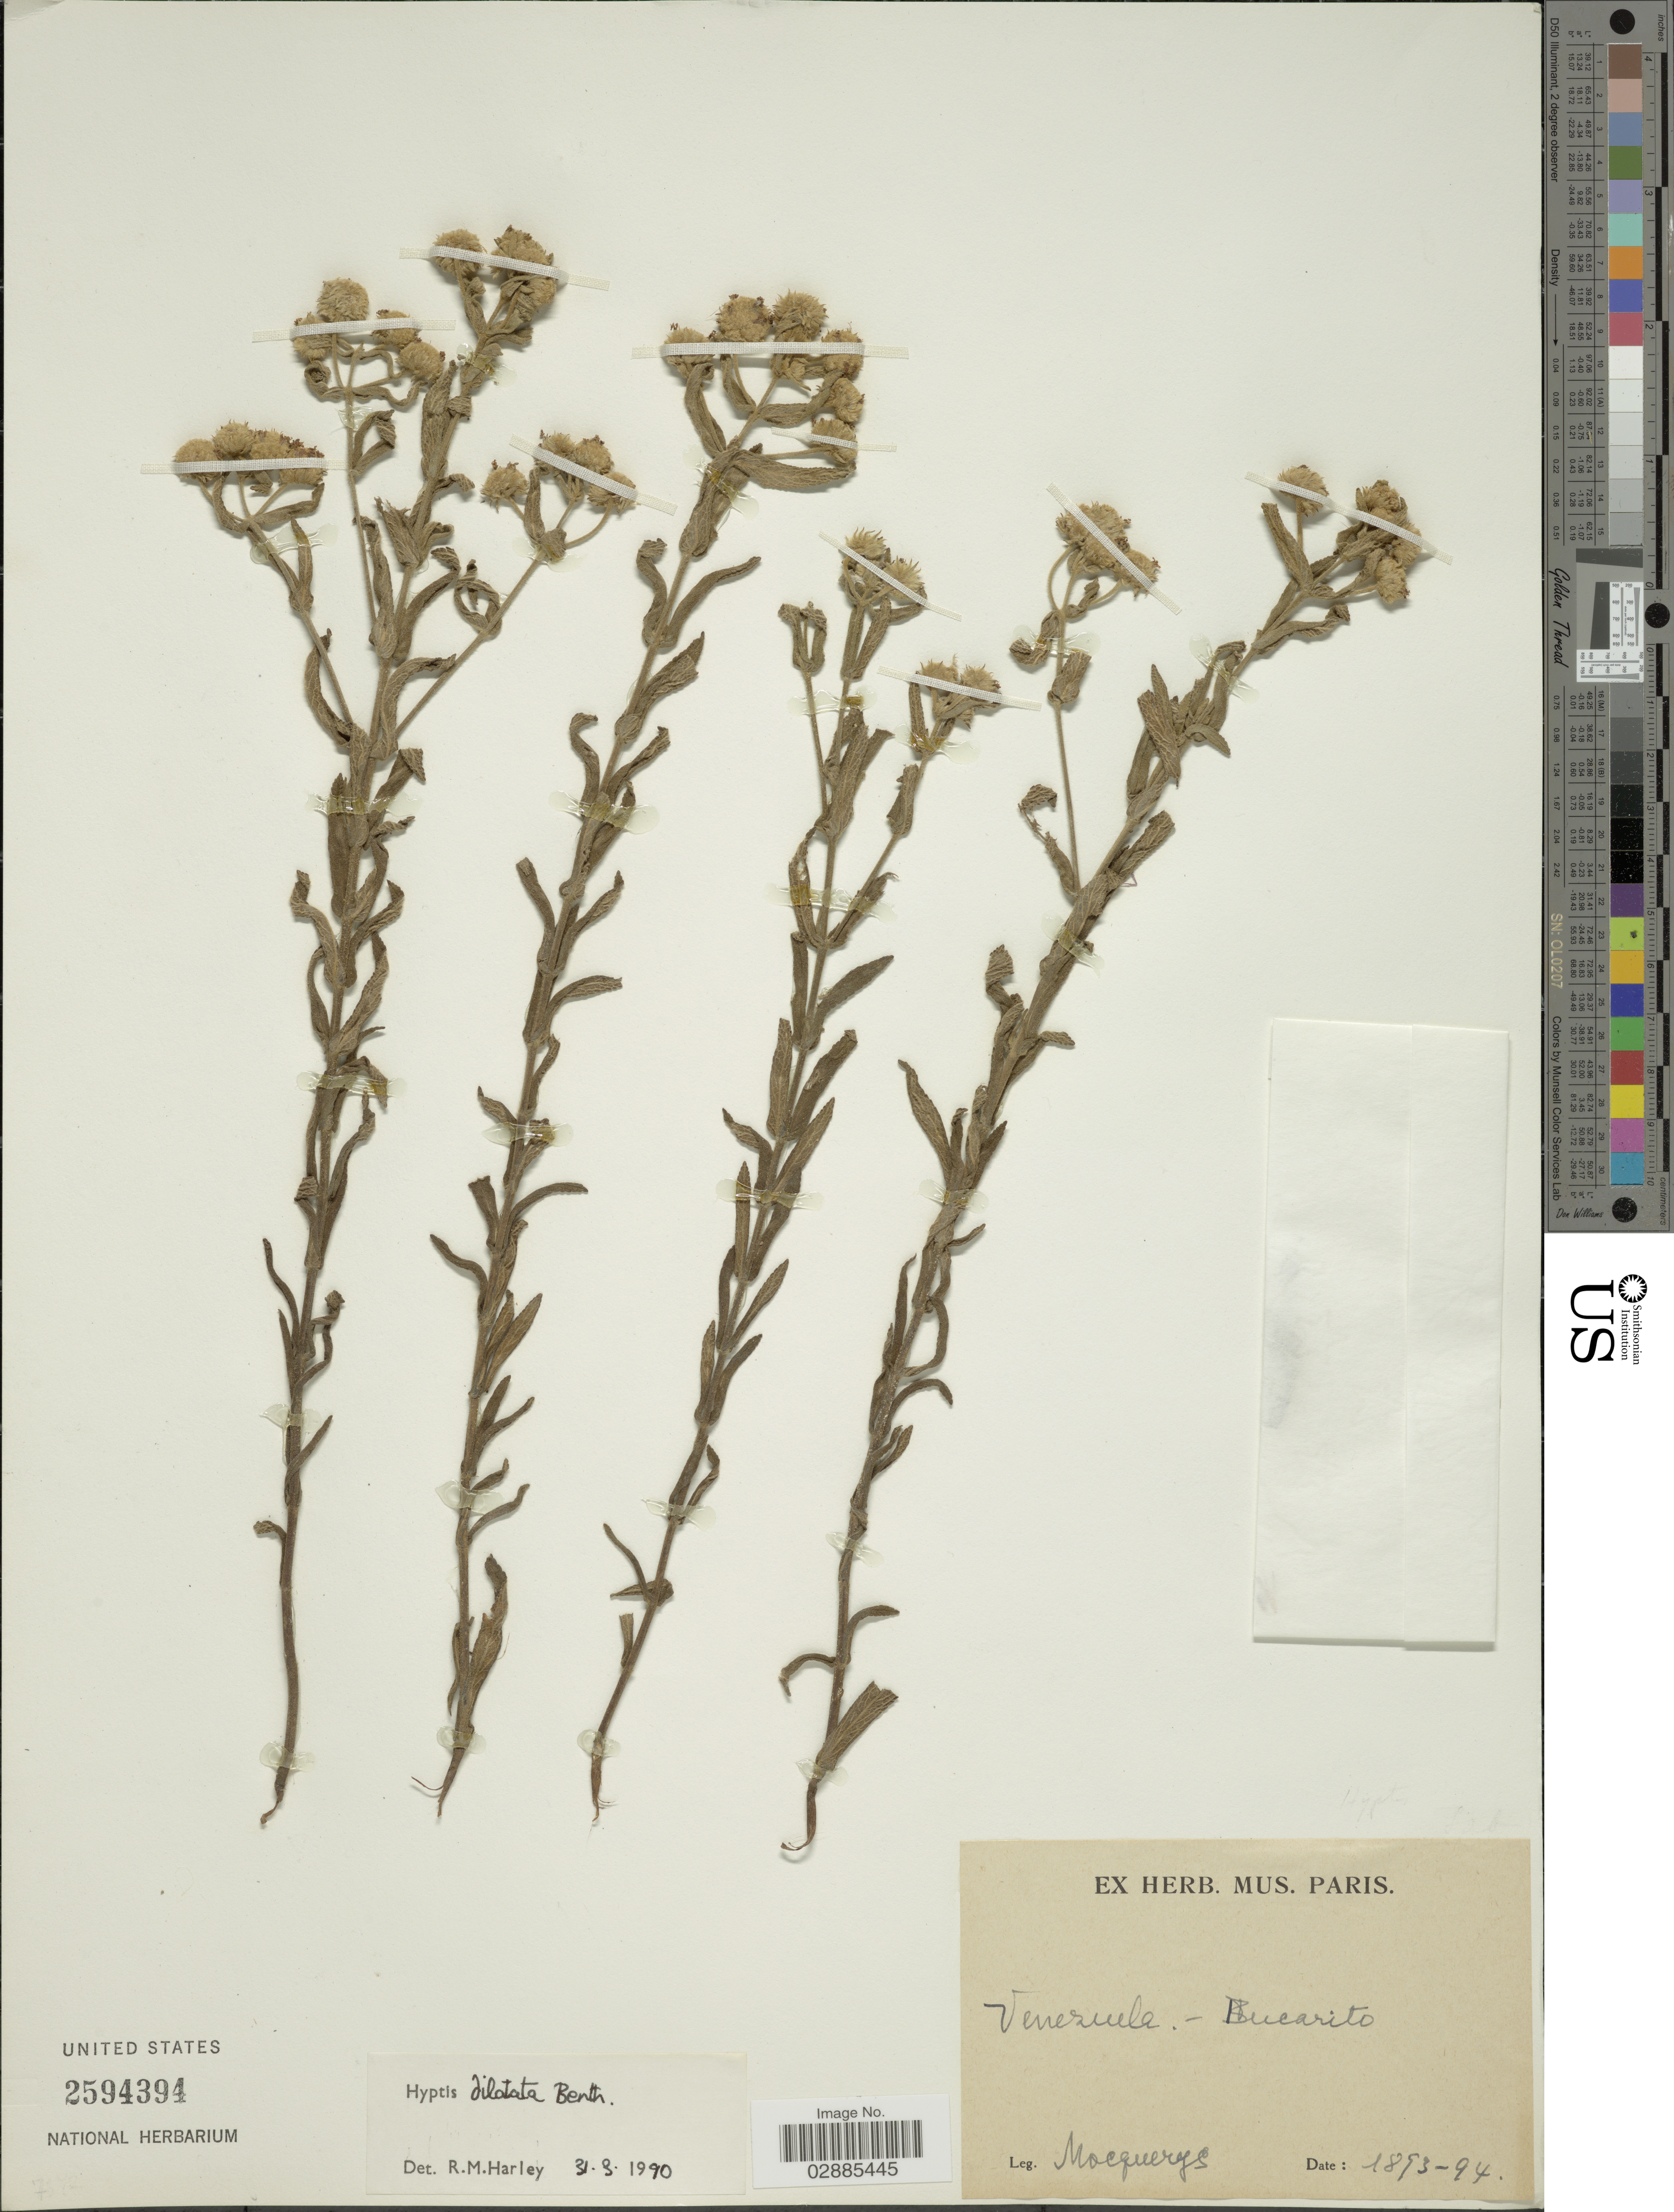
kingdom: Plantae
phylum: Tracheophyta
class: Magnoliopsida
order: Lamiales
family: Lamiaceae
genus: Hyptis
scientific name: Hyptis dilatata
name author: Benth.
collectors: A. Mocquerys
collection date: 1893/1894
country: Venezuela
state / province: Lara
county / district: Morán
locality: Bucarito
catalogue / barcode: US 2594394